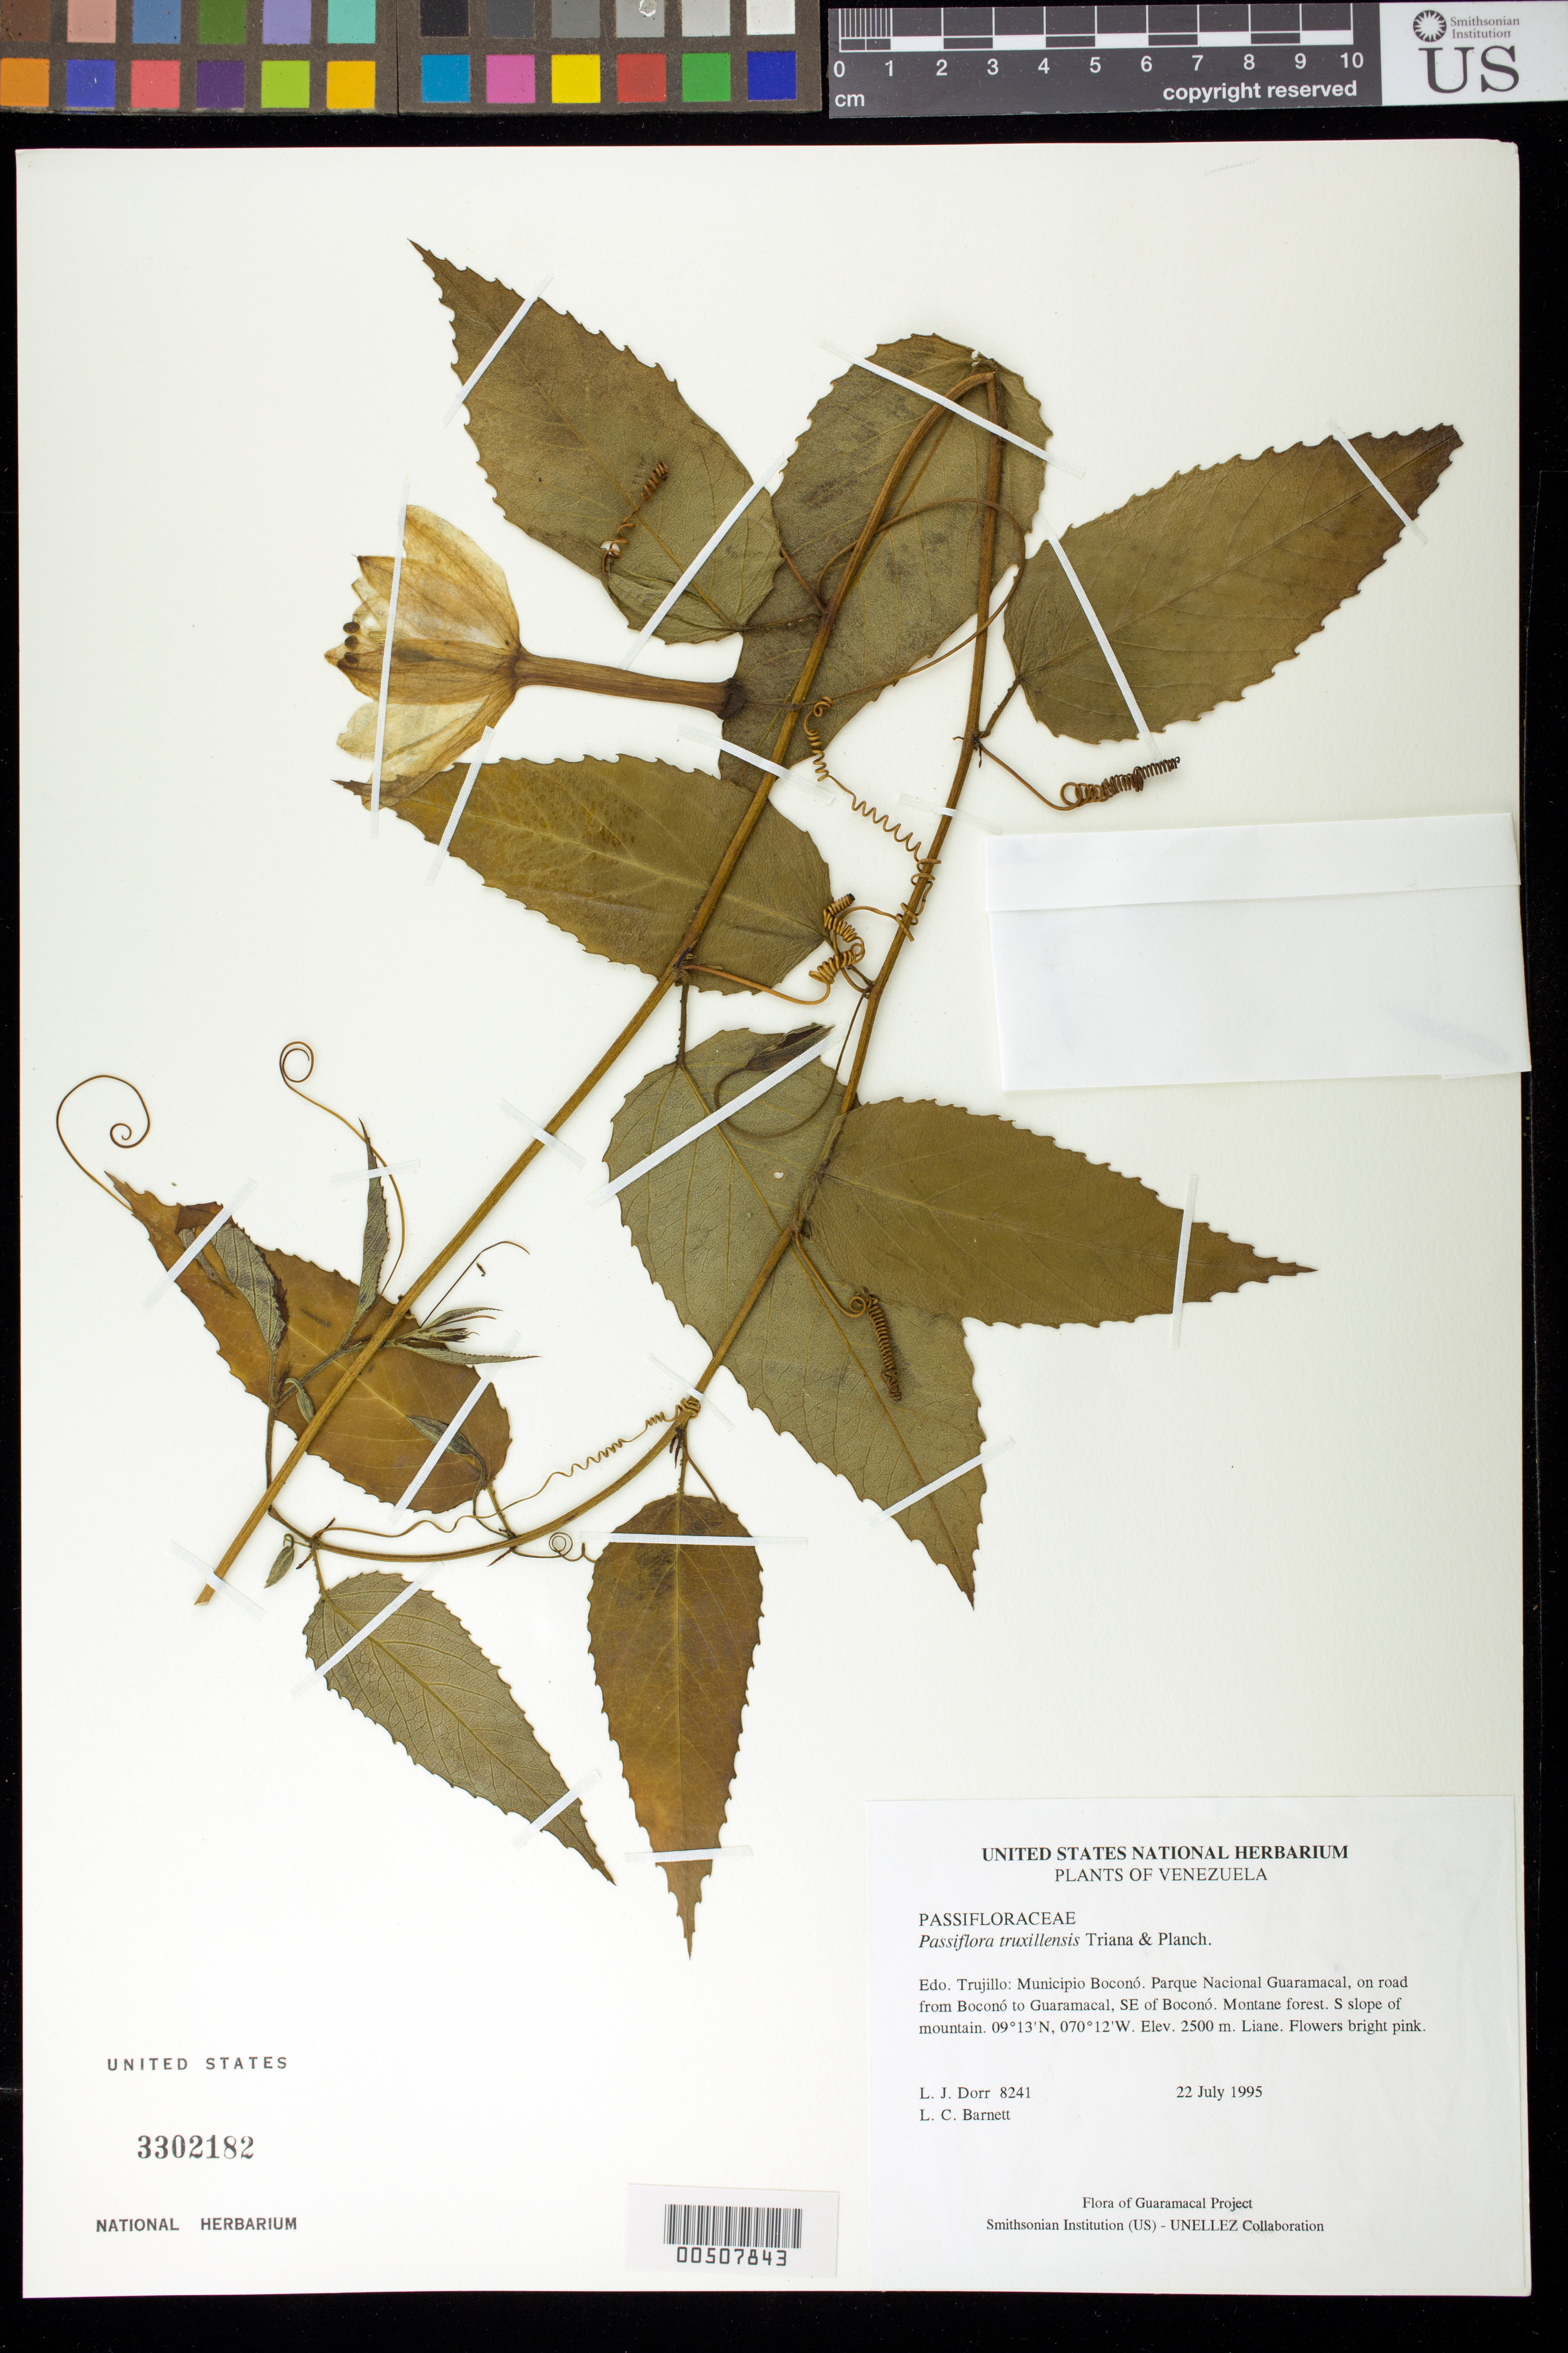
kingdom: Plantae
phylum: Tracheophyta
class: Magnoliopsida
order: Malpighiales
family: Passifloraceae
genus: Passiflora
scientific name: Passiflora truxillensis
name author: Triana & Planch.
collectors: L. J. Dorr & L. C. Barnett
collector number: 8241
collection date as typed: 22 Jul 1995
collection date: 1995-07-22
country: Venezuela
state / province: Trujillo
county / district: Boconó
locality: Parque Nacional Guaramacal, road from Boconó to Guaramacal, SE of Boconó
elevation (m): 2500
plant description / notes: PORT, US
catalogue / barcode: US 3302182